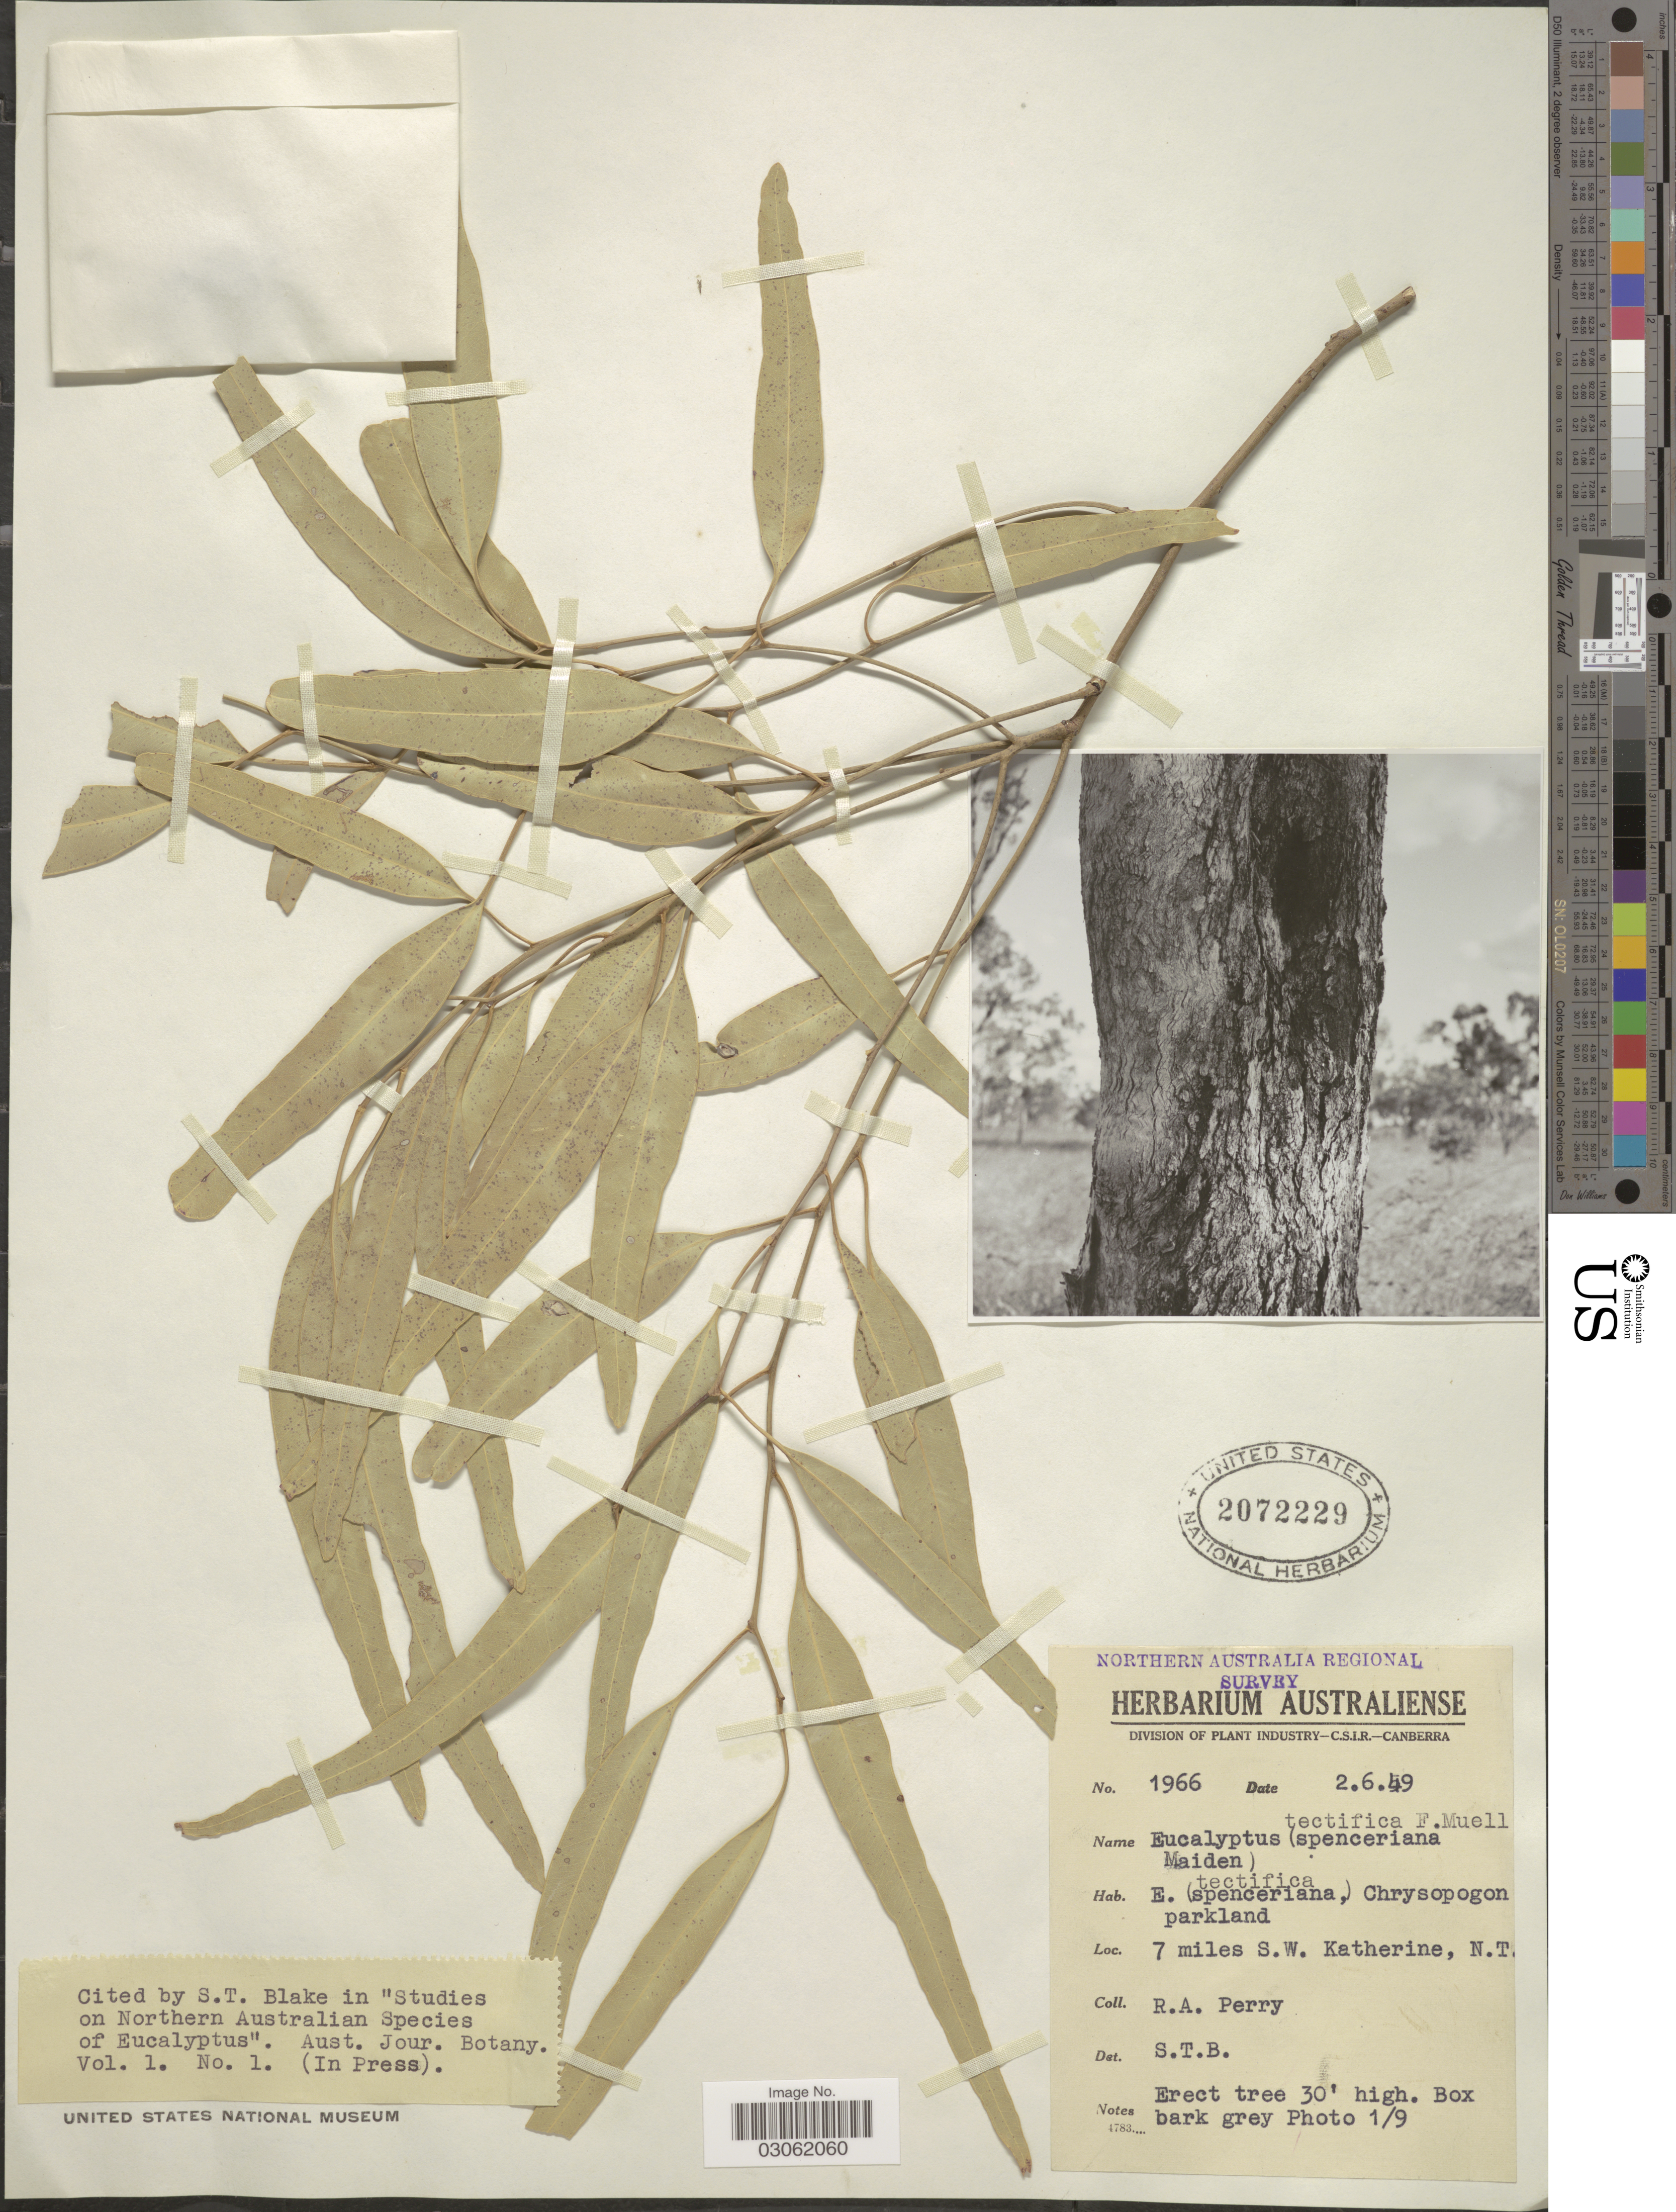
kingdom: Plantae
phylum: Tracheophyta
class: Magnoliopsida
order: Myrtales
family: Myrtaceae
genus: Eucalyptus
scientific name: Eucalyptus tectifica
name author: F. Muell.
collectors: Perry, R. A.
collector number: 1966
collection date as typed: Transcribed d/m/y: 2/6/49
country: Australia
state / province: Northern Territory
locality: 7 miles S. W. Katherine, N. T.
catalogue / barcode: US 2072229